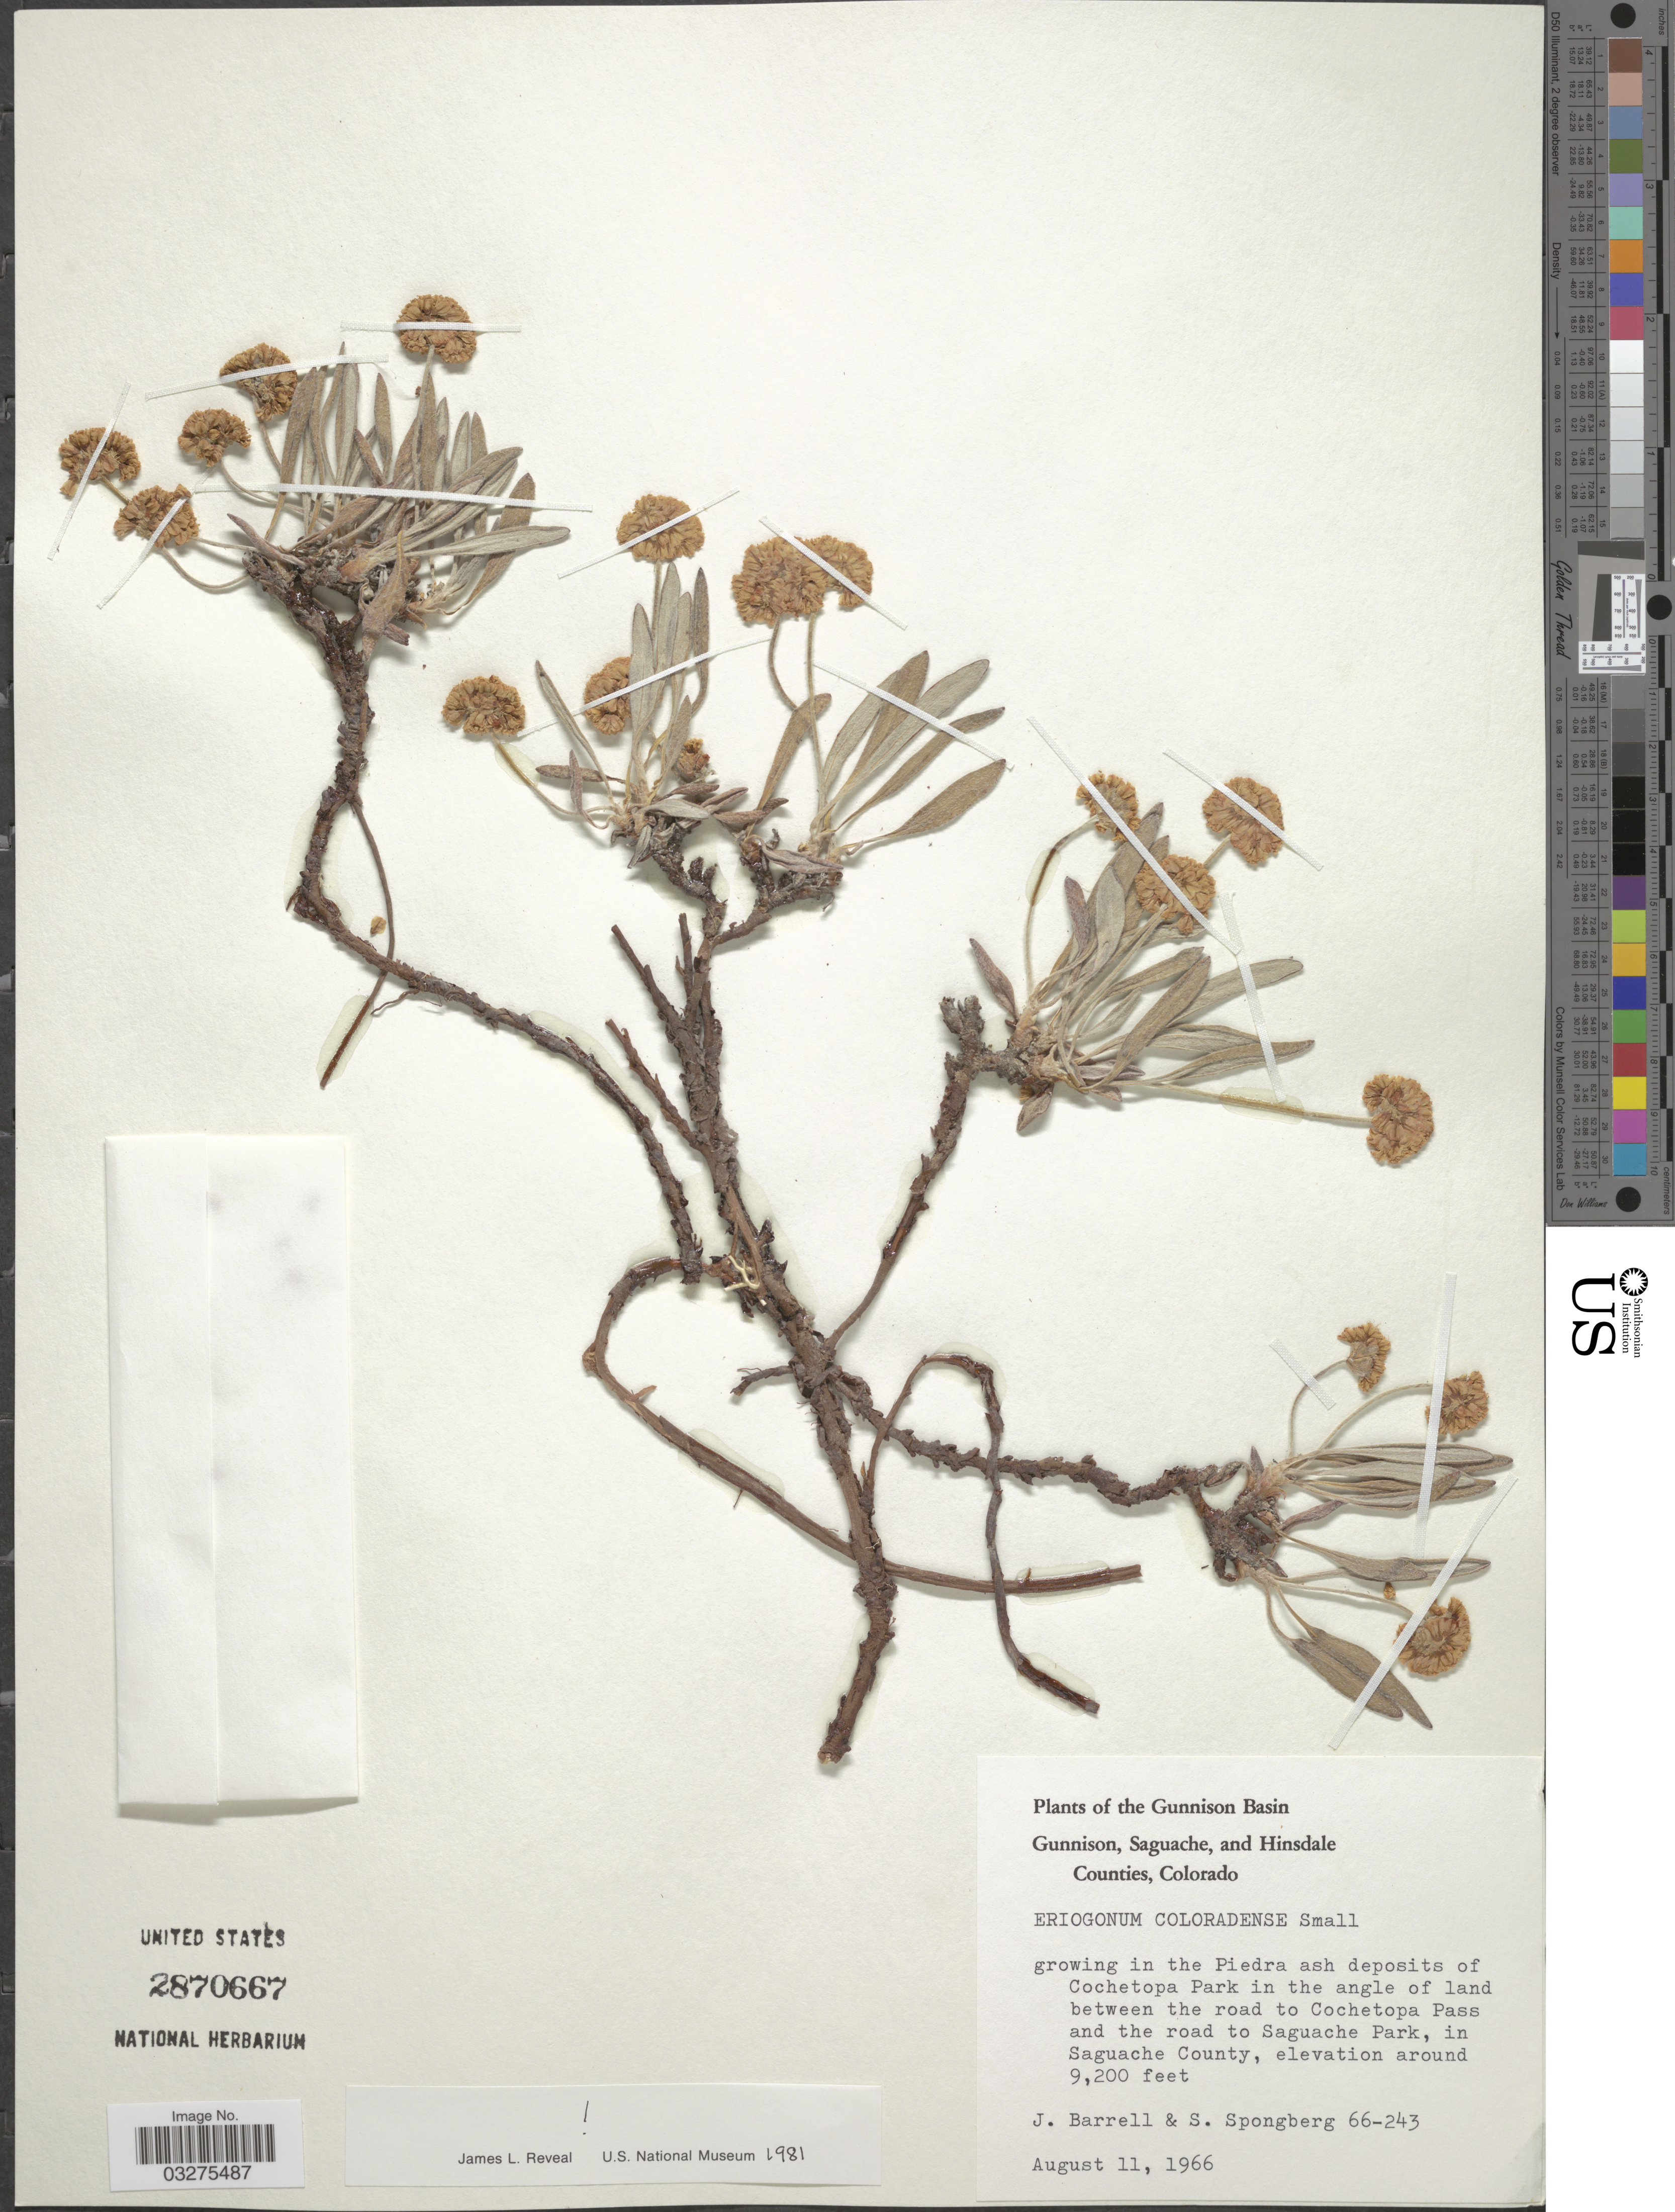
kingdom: Plantae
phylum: Tracheophyta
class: Magnoliopsida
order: Caryophyllales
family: Polygonaceae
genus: Eriogonum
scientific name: Eriogonum coloradense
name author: Small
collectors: J. Barrell & S. A.Spongberg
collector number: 66-243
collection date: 1966-08-11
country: United States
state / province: Colorado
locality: The Gunnison Basin. Growing in the Piedra ash deposits of Cochetopa Park in the angle of land between the road to Cochetopa Pass and the road to Saguache Park, in Saguache County.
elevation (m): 2804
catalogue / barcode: US 2870667